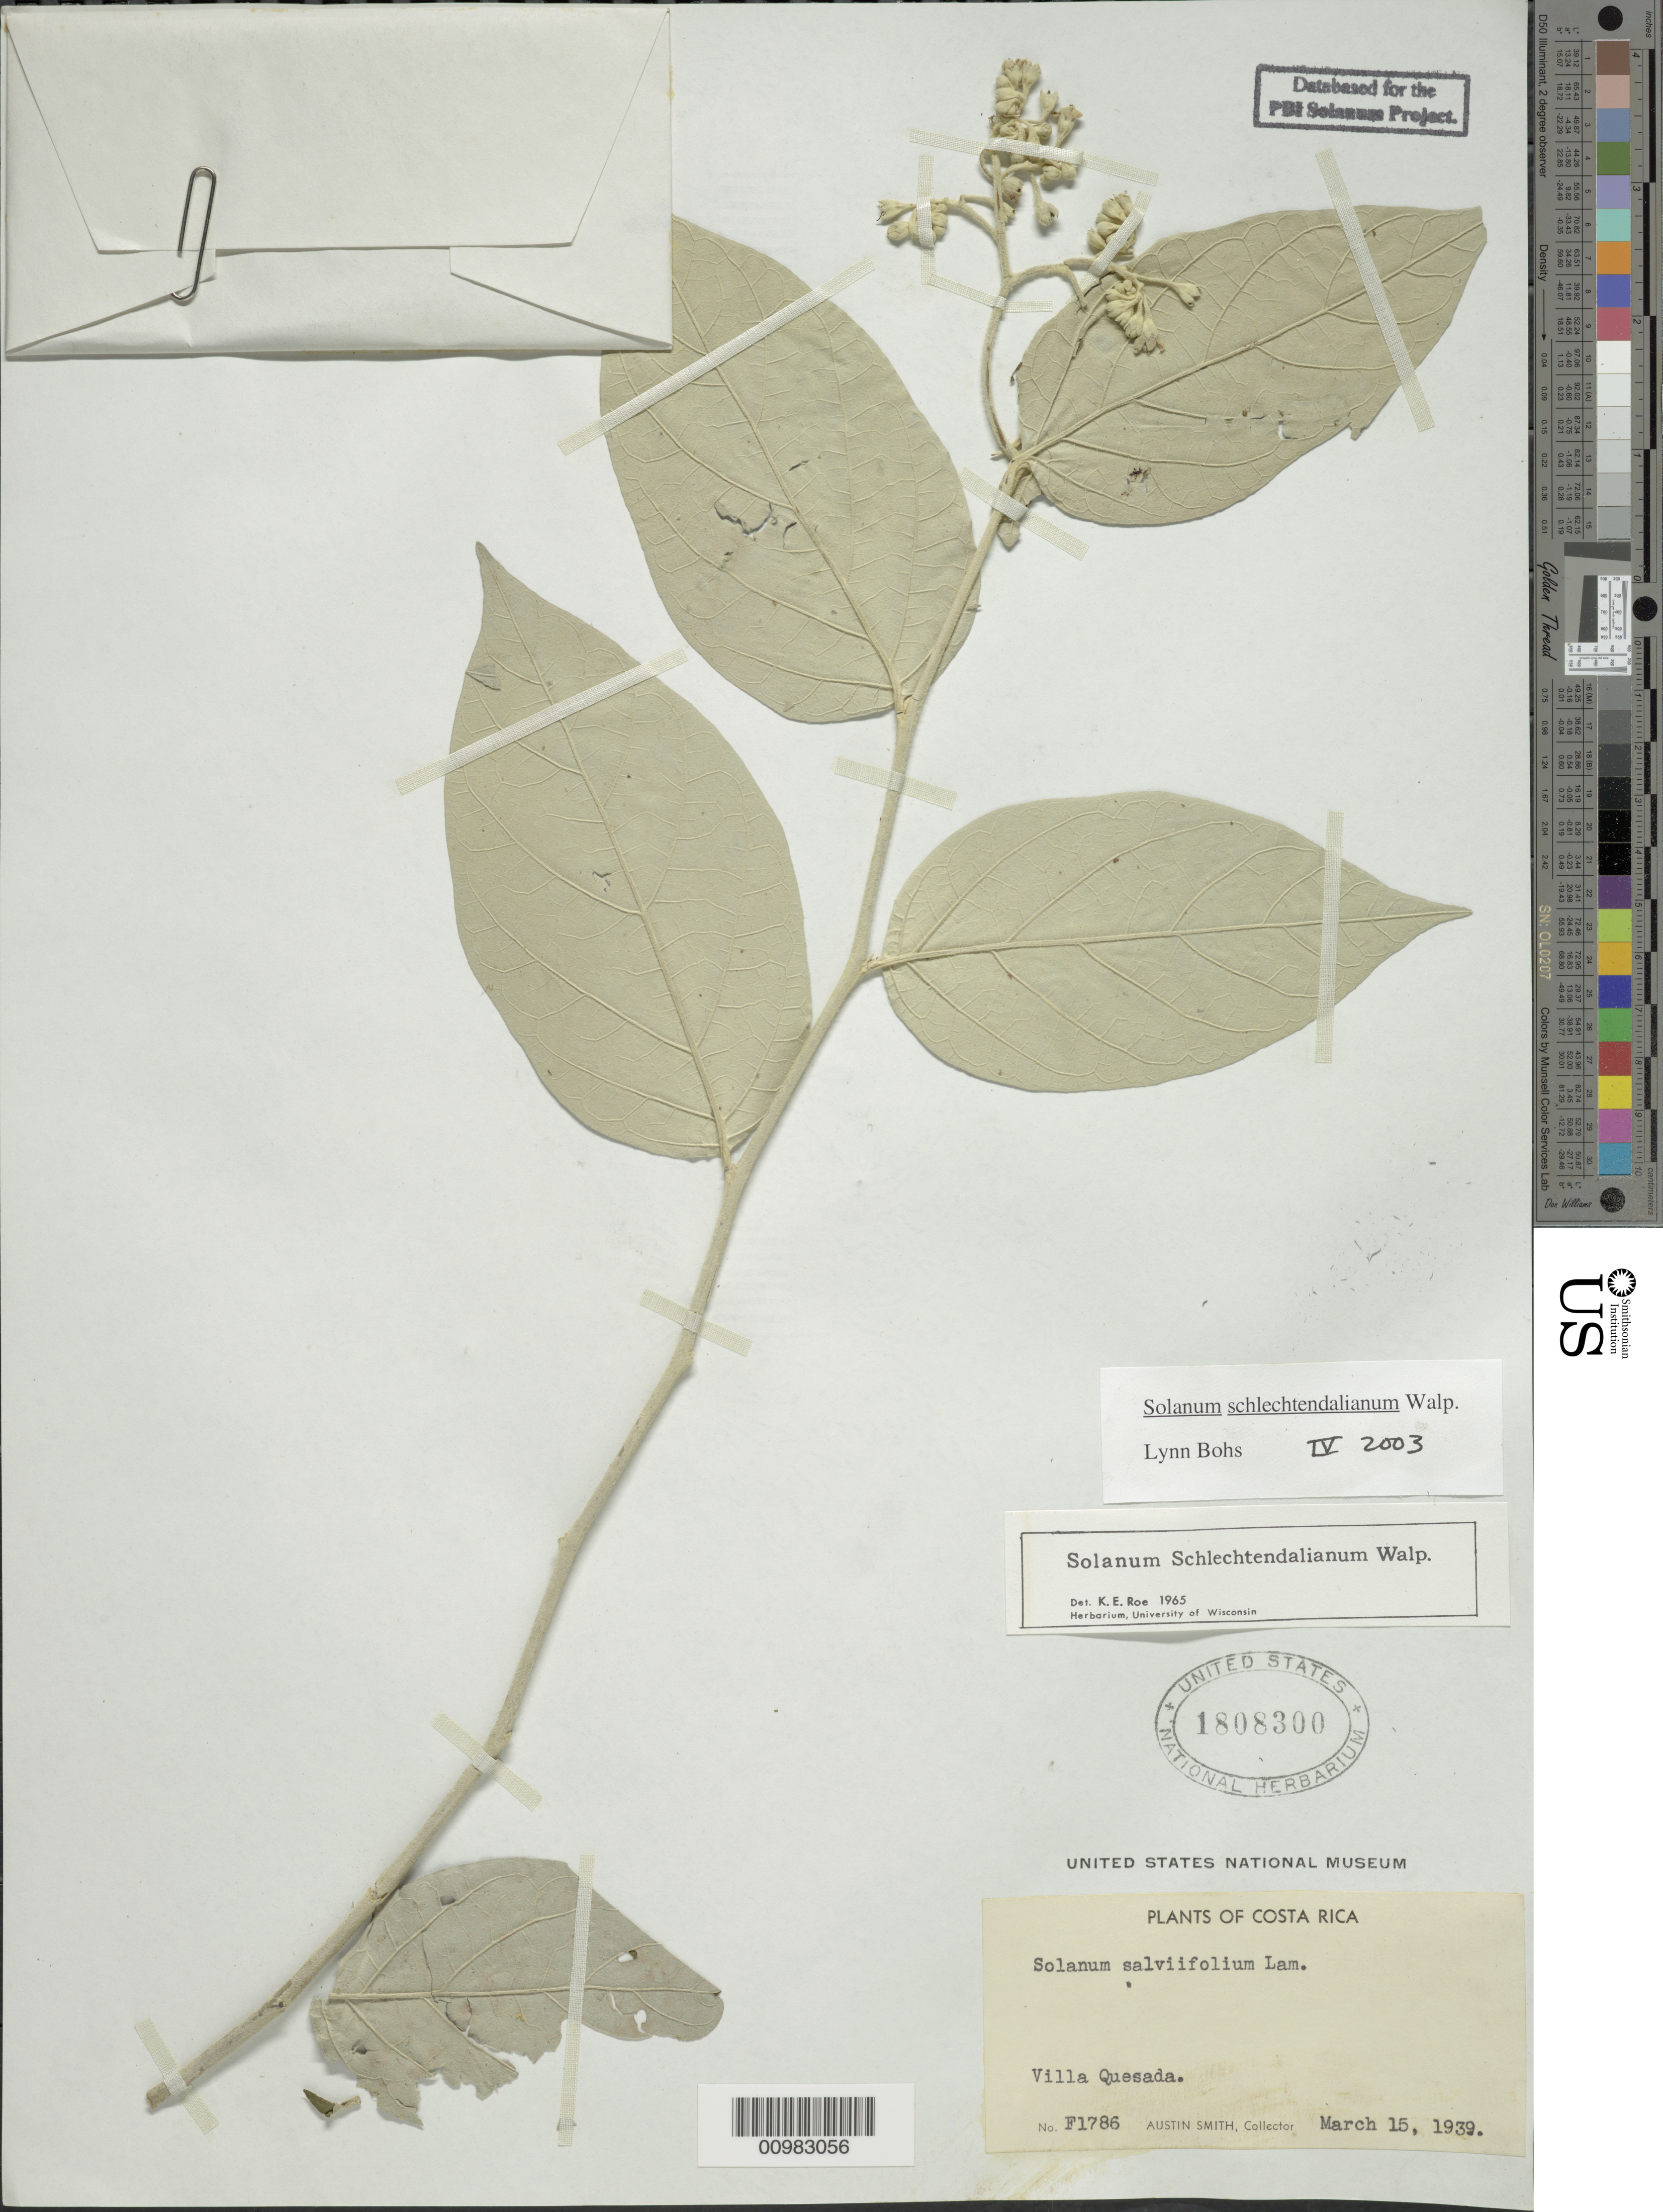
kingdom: Plantae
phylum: Tracheophyta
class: Magnoliopsida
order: Solanales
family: Solanaceae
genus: Solanum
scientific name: Solanum schlechtendalianum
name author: Walp.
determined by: Bohs, L. A.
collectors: A. C. Smith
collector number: F 1786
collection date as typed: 15 Mar 1939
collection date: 1939-03-15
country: Costa Rica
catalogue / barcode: US 1808300